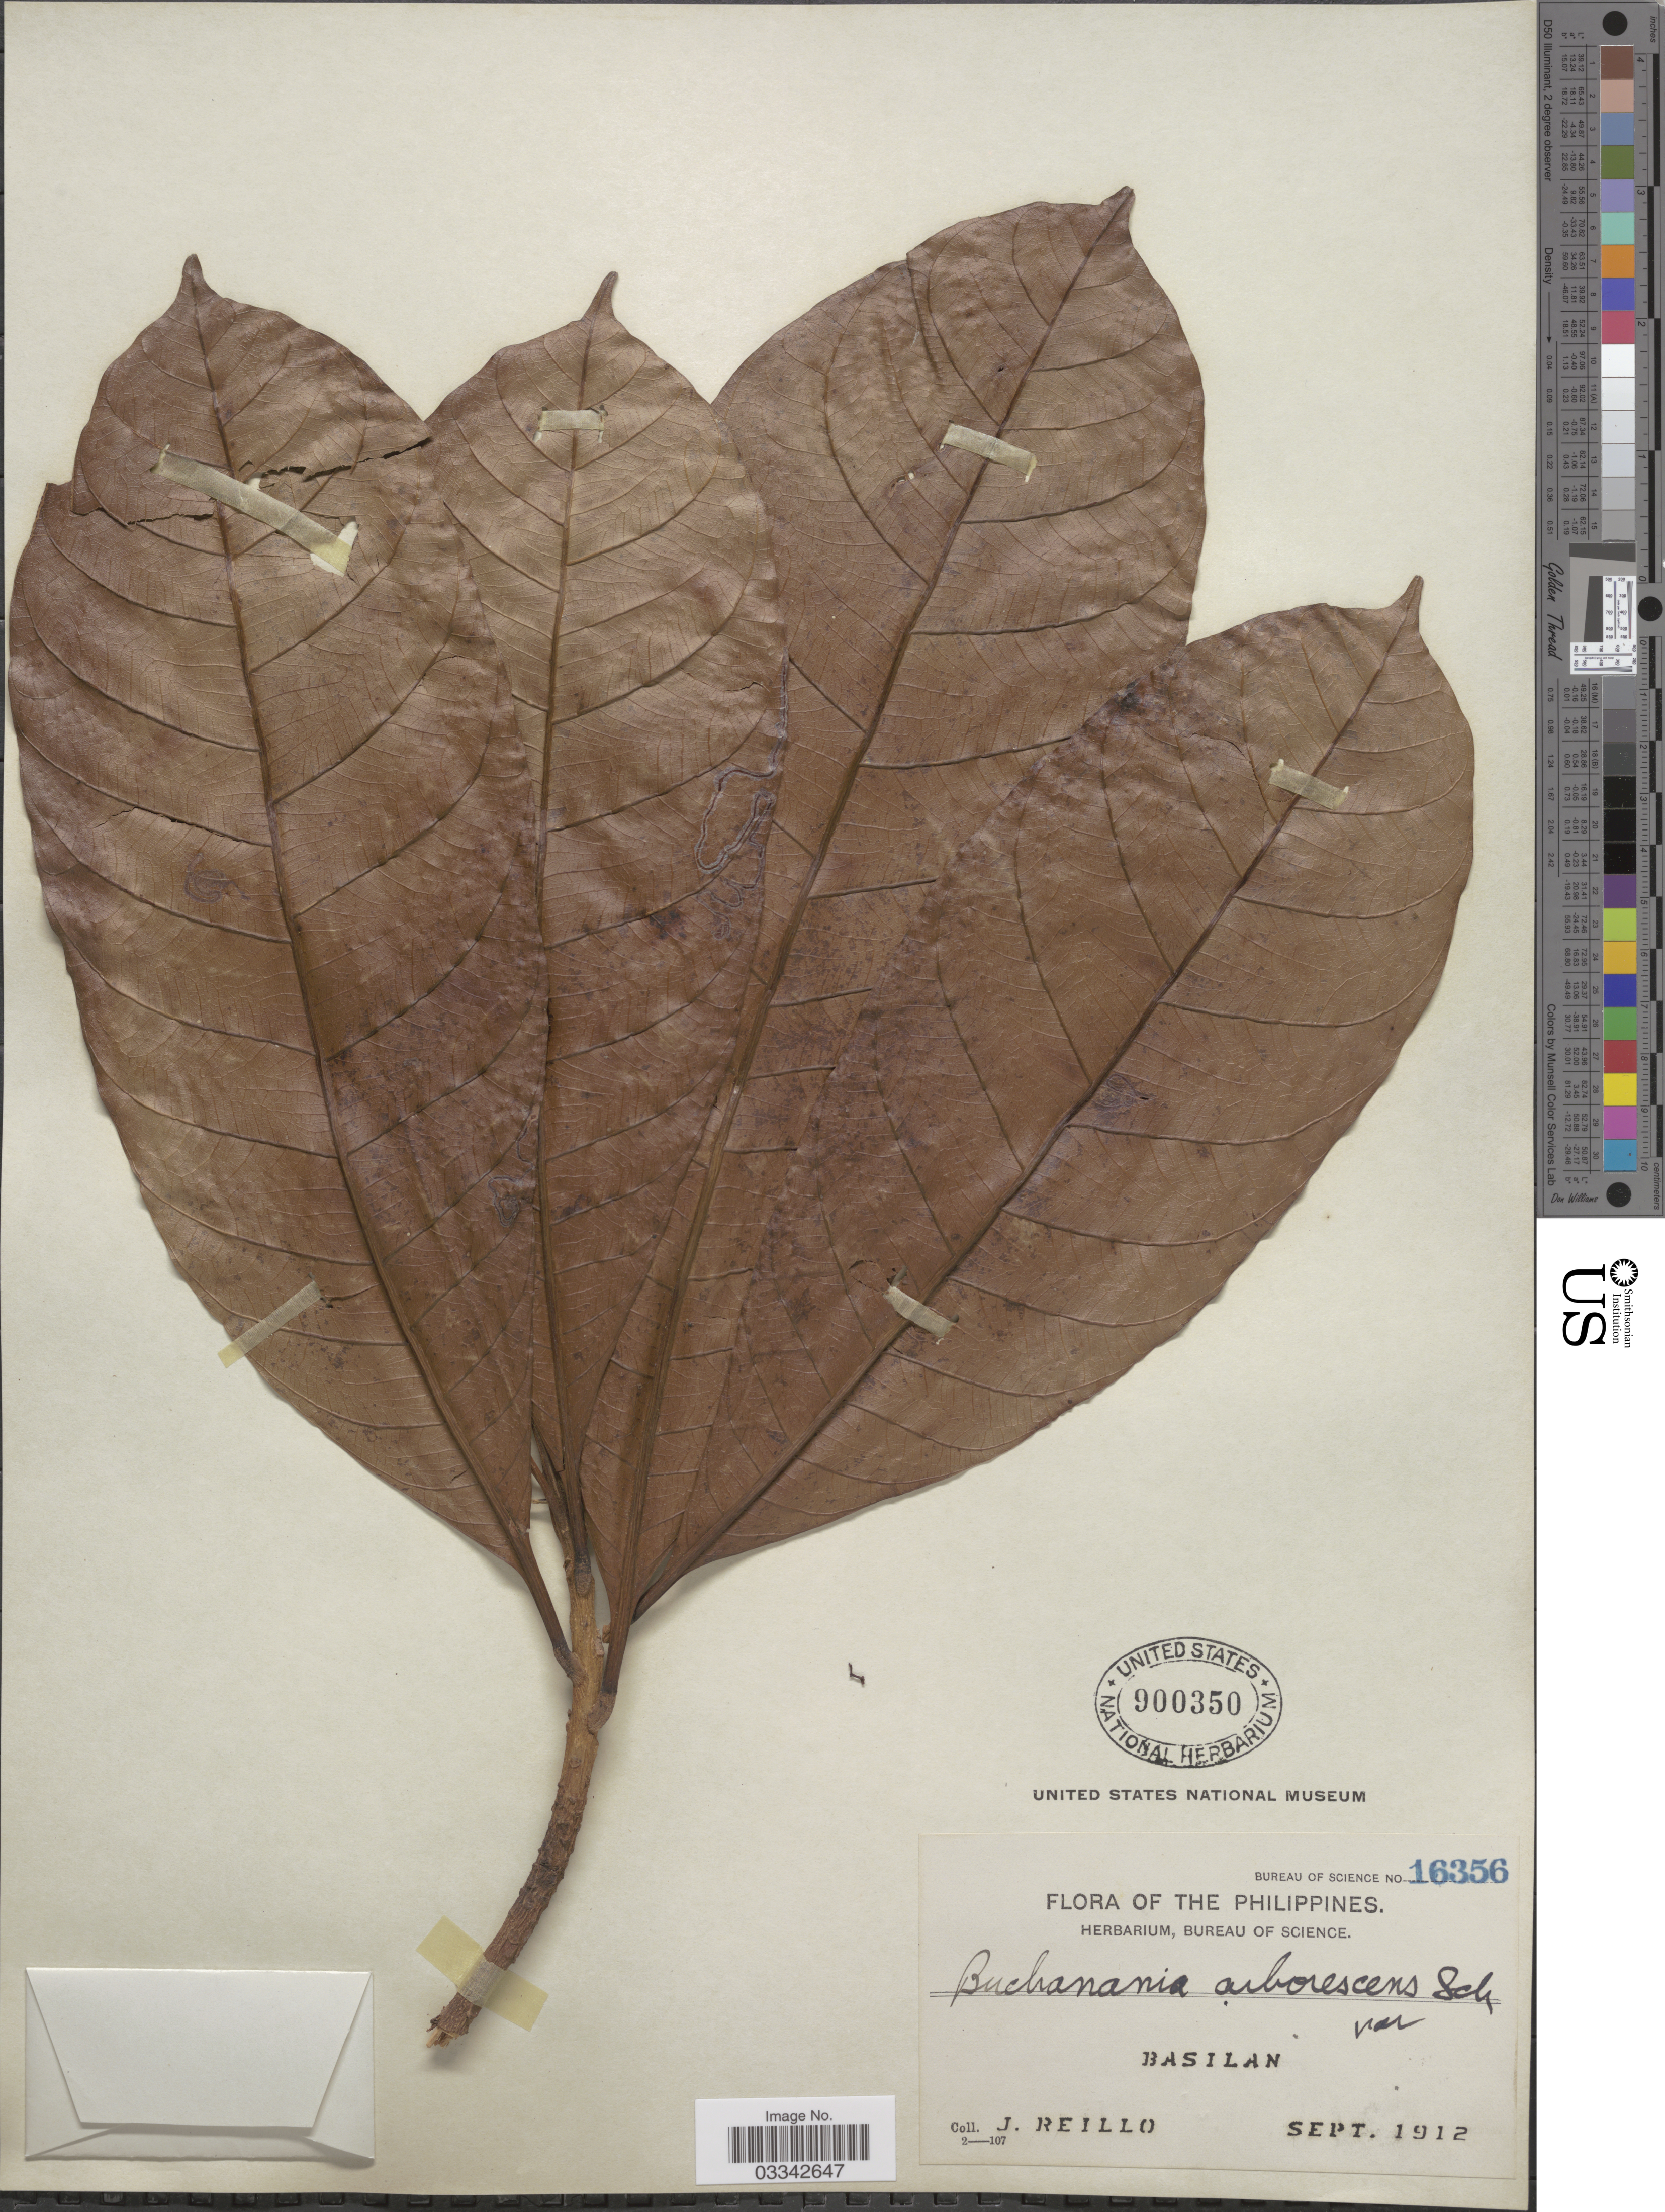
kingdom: Plantae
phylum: Tracheophyta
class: Magnoliopsida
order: Sapindales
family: Anacardiaceae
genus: Buchanania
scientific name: Buchanania arborescens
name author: (Blume) Blume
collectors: J. Reillo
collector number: Bureau of Science 16356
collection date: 1912-09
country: Philippines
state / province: Muslim Mindanao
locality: Basilan.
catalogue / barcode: US 900350